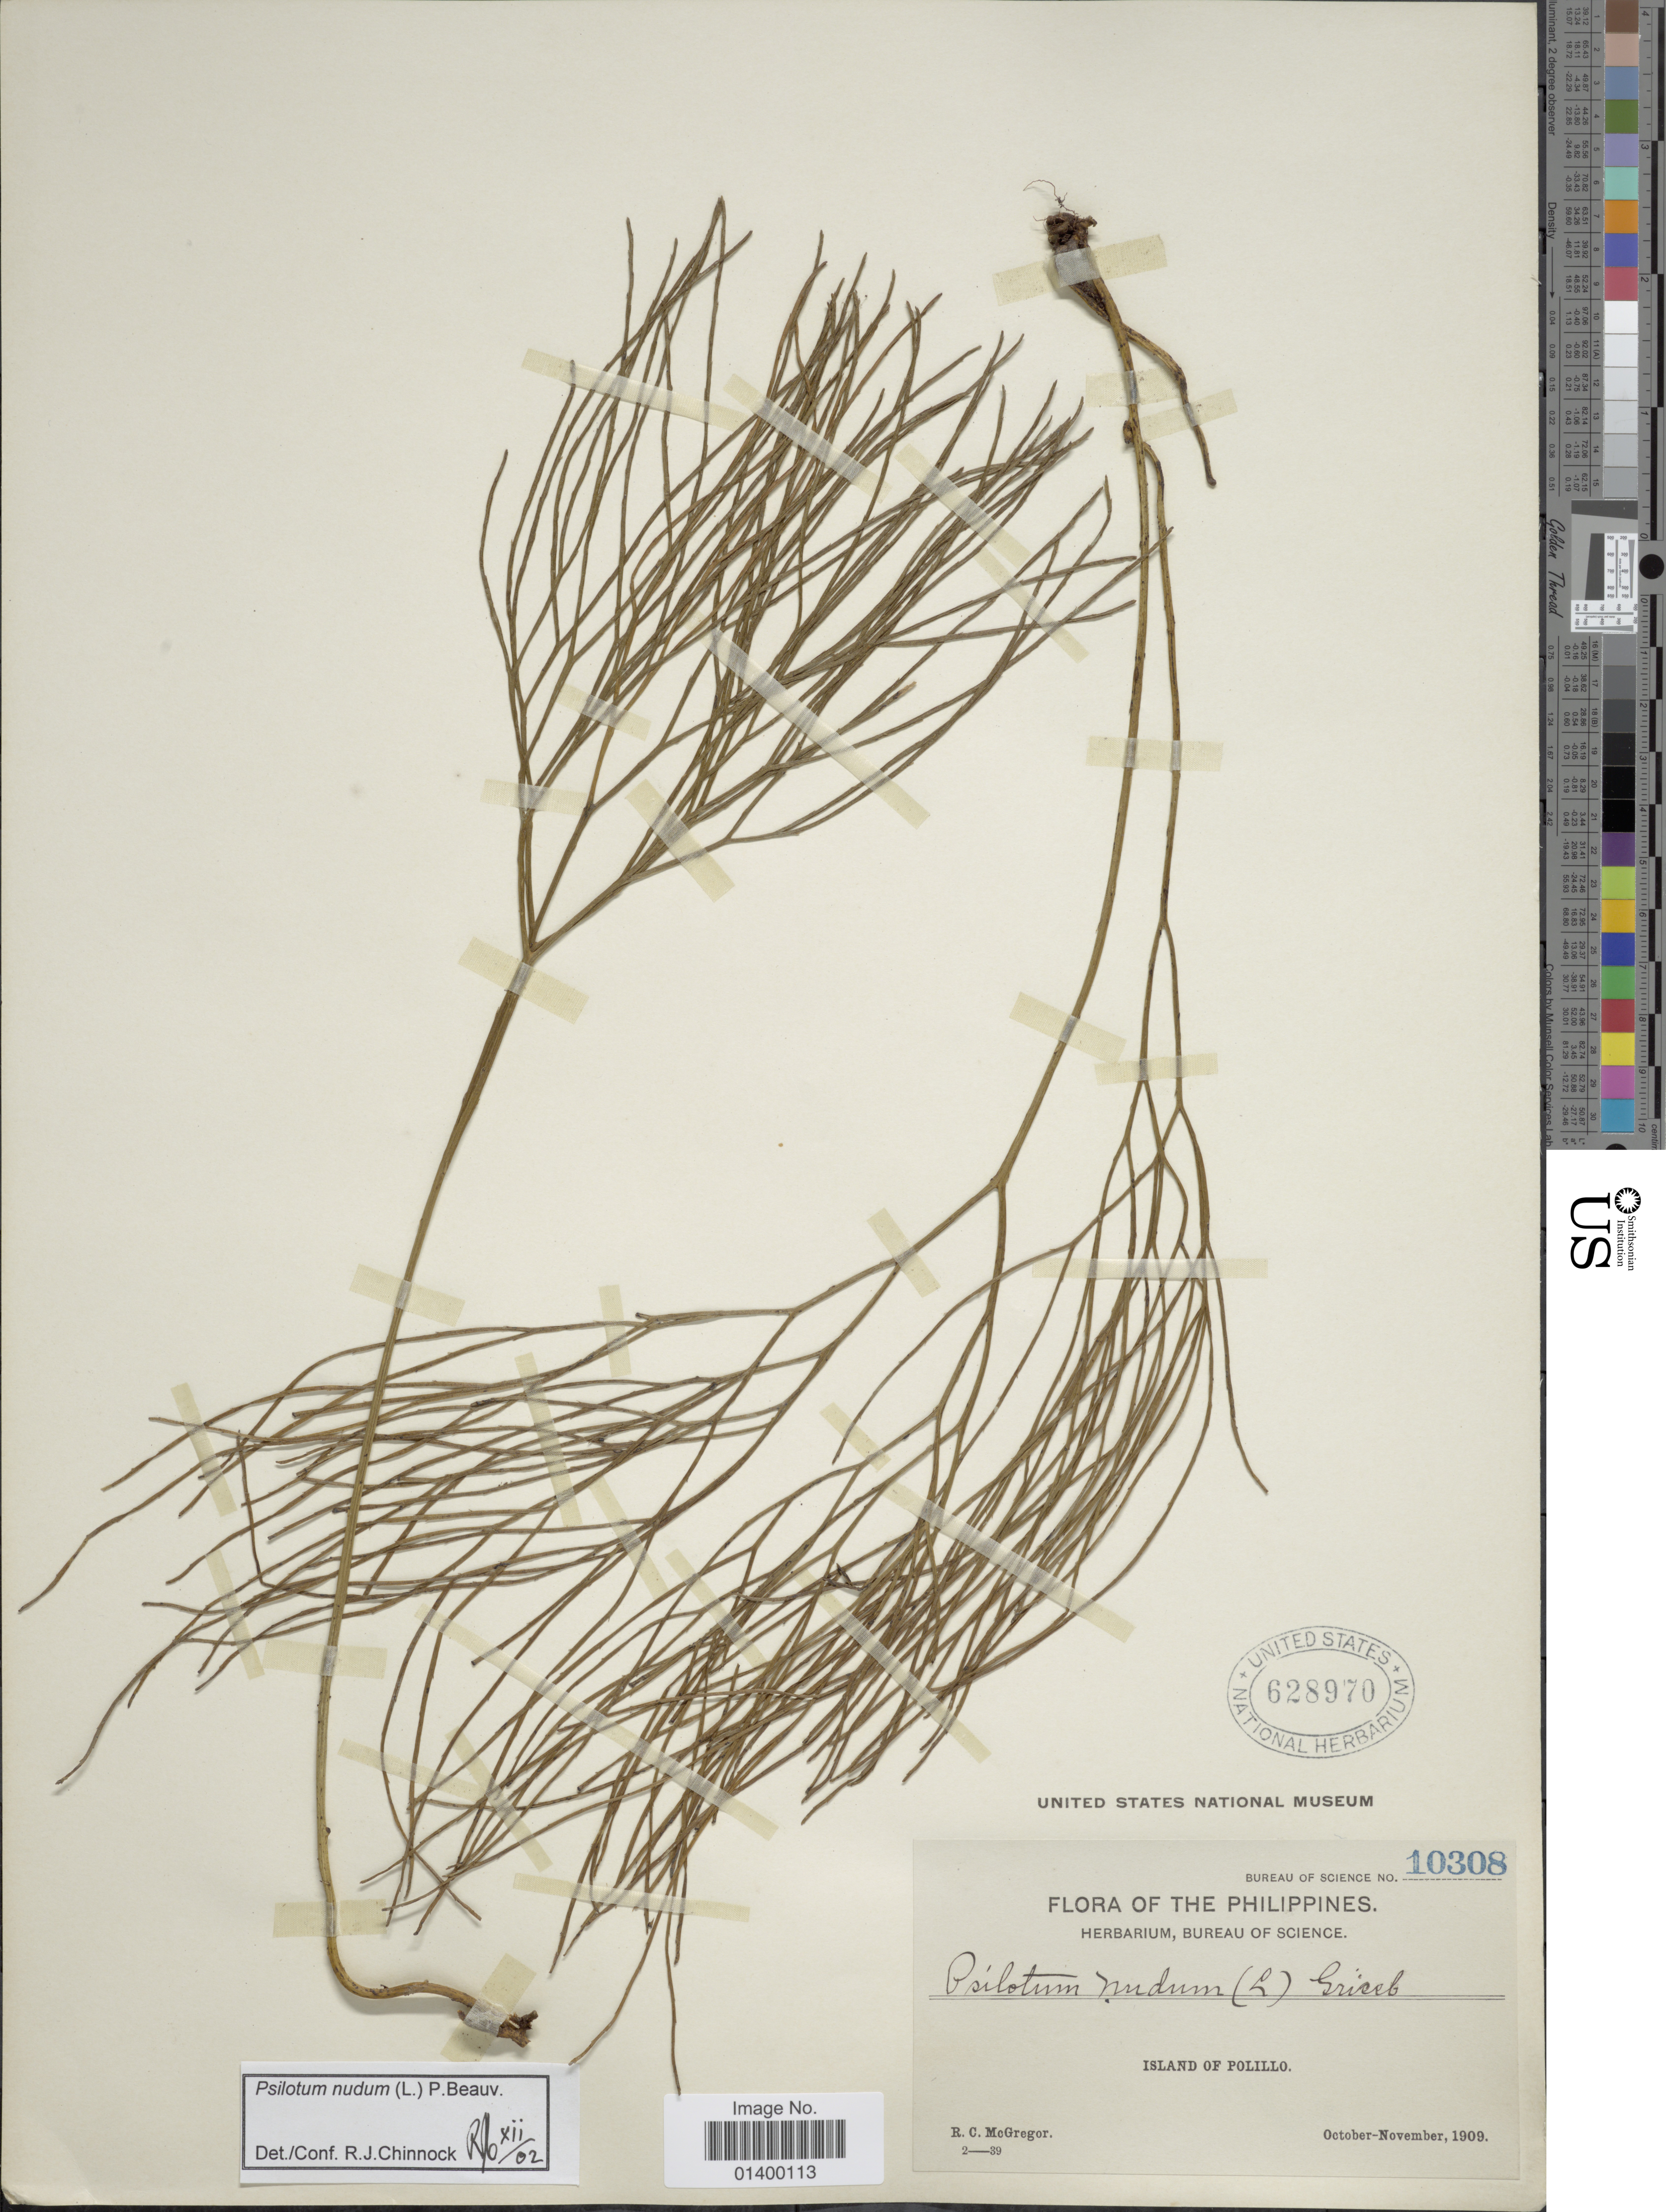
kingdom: Plantae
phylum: Tracheophyta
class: Polypodiopsida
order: Psilotales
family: Psilotaceae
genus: Psilotum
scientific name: Psilotum nudum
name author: (L.) P. Beauv.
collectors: R. C. McGregor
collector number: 10308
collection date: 1909-10/1909-11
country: Philippines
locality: Island of Polillo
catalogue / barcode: US 628970